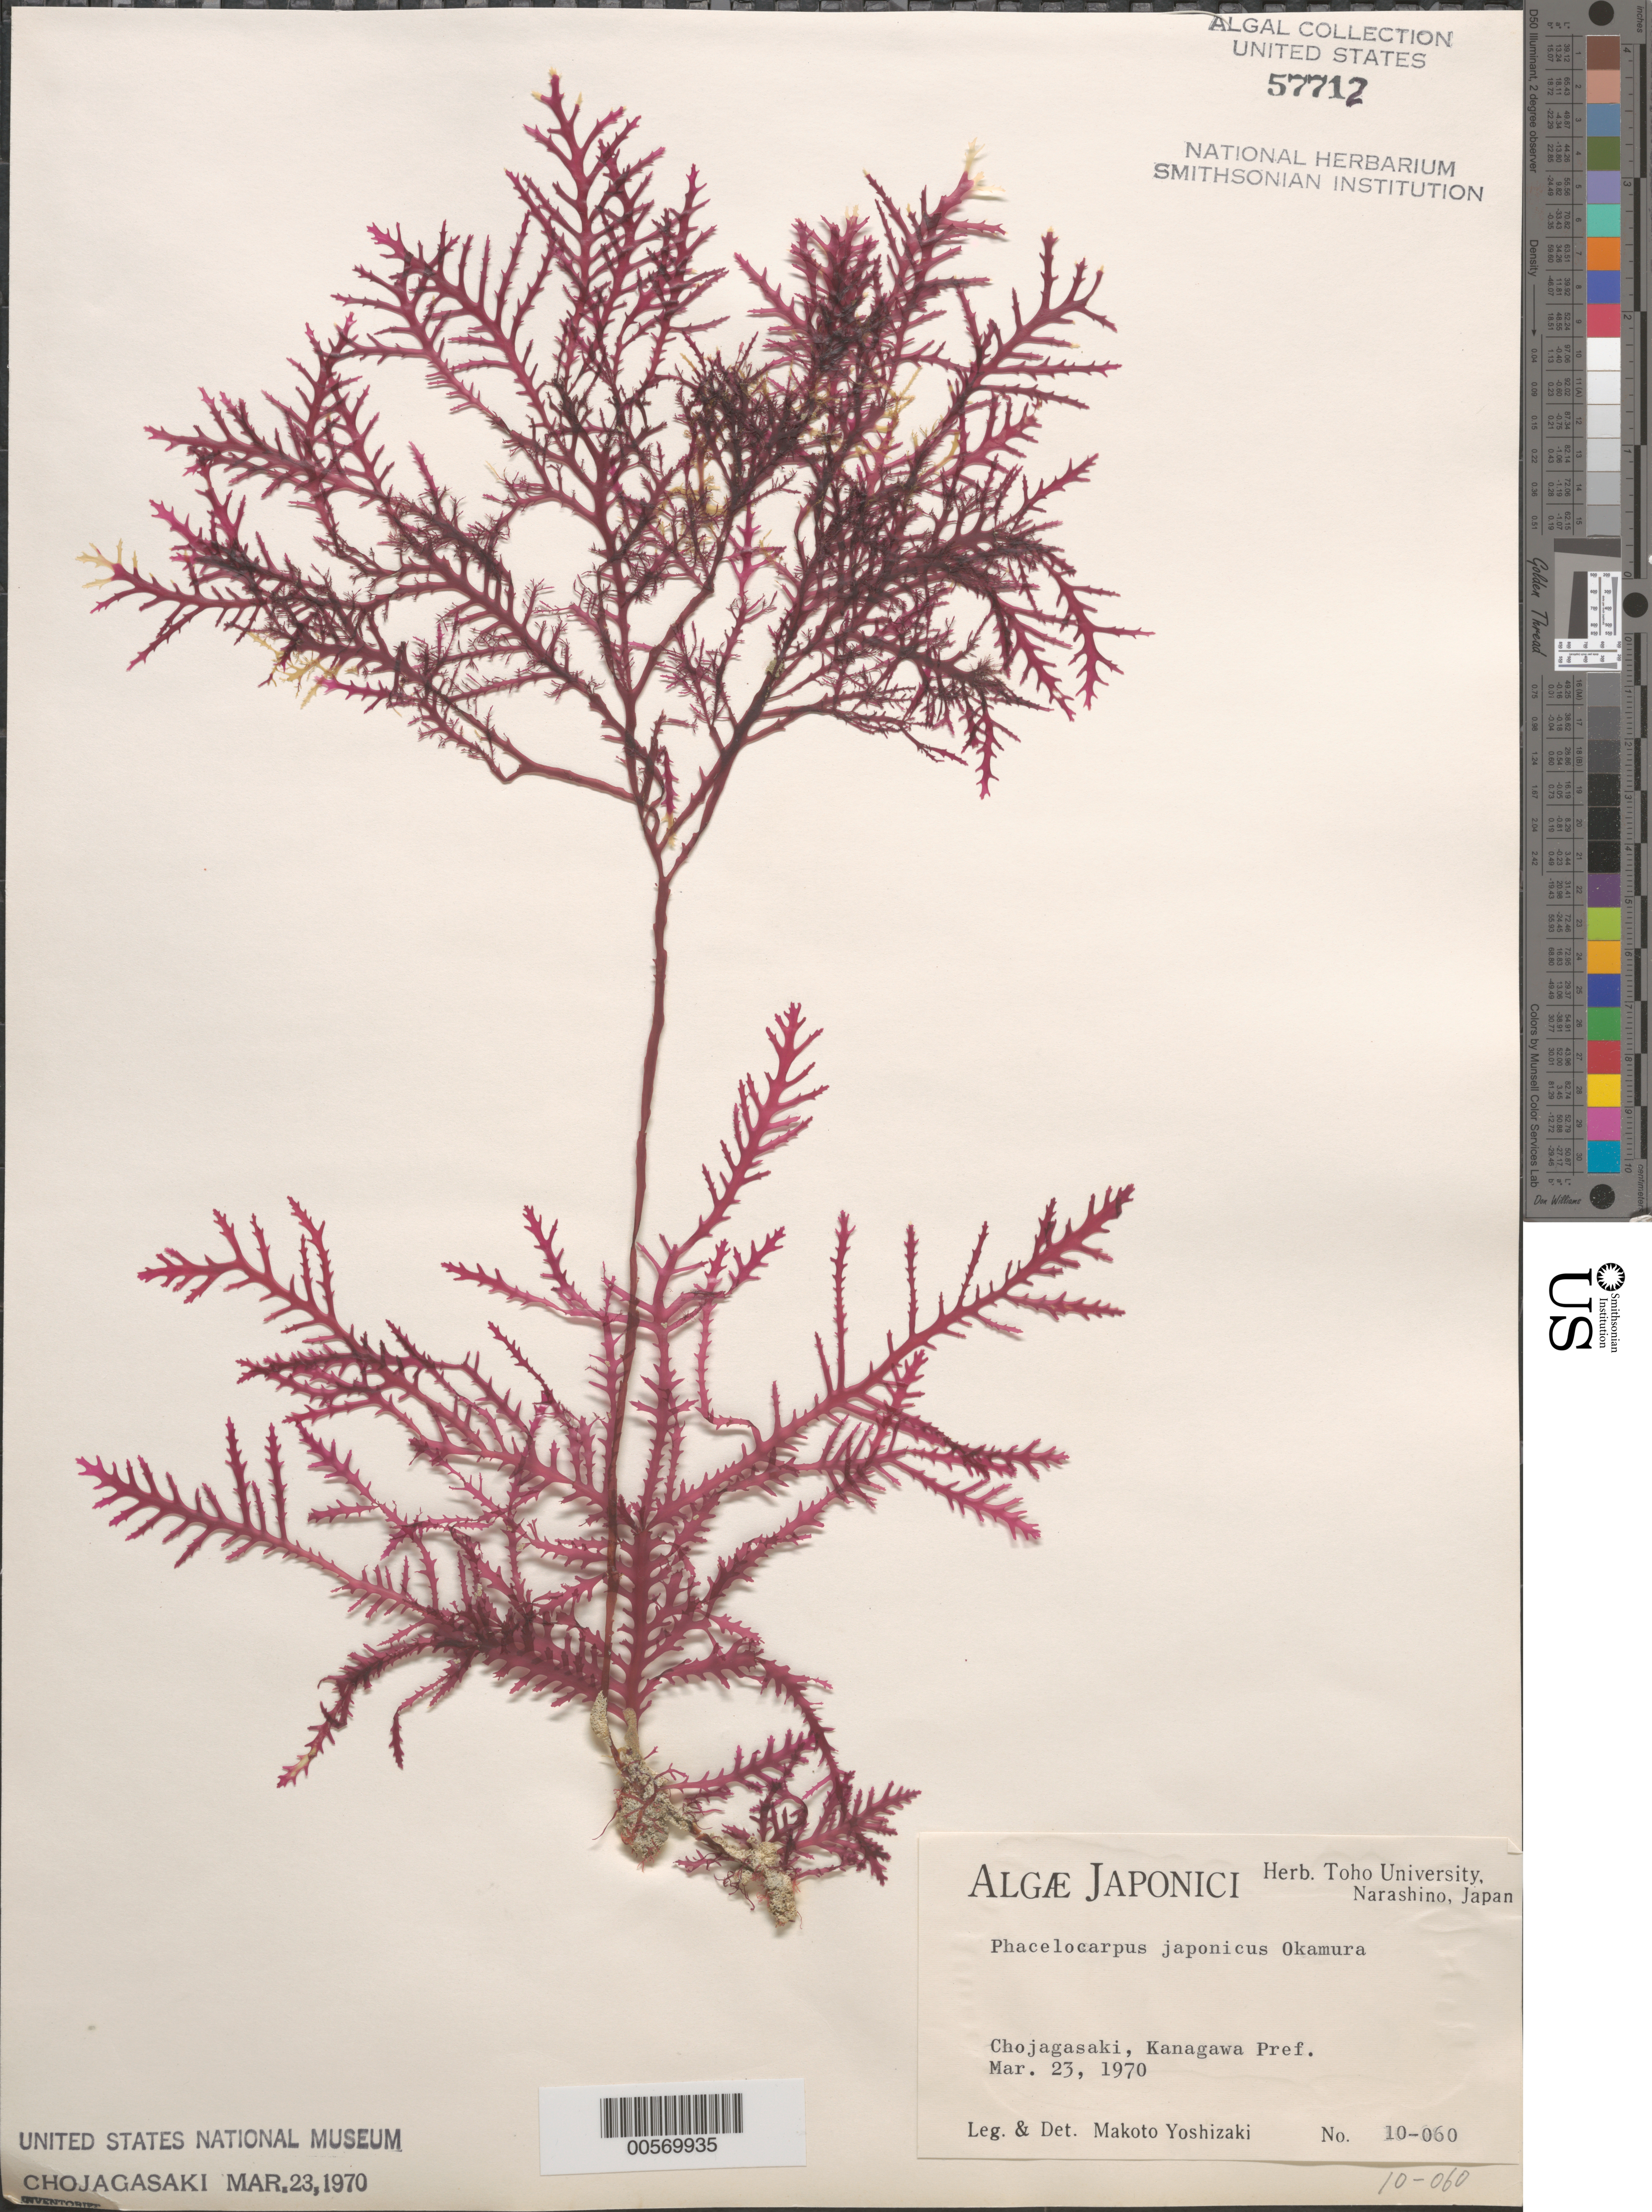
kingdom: Plantae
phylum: Rhodophyta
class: Florideophyceae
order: Gigartinales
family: Phacelocarpaceae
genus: Phacelocarpus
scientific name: Phacelocarpus japonicus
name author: Okamura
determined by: Yoshizaki, M.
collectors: M. Yoshizaki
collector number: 10-060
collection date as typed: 23 Mar 1970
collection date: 1970-03-23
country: Japan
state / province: Kanagawa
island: Honshu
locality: Chojagasaki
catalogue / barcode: US 57712